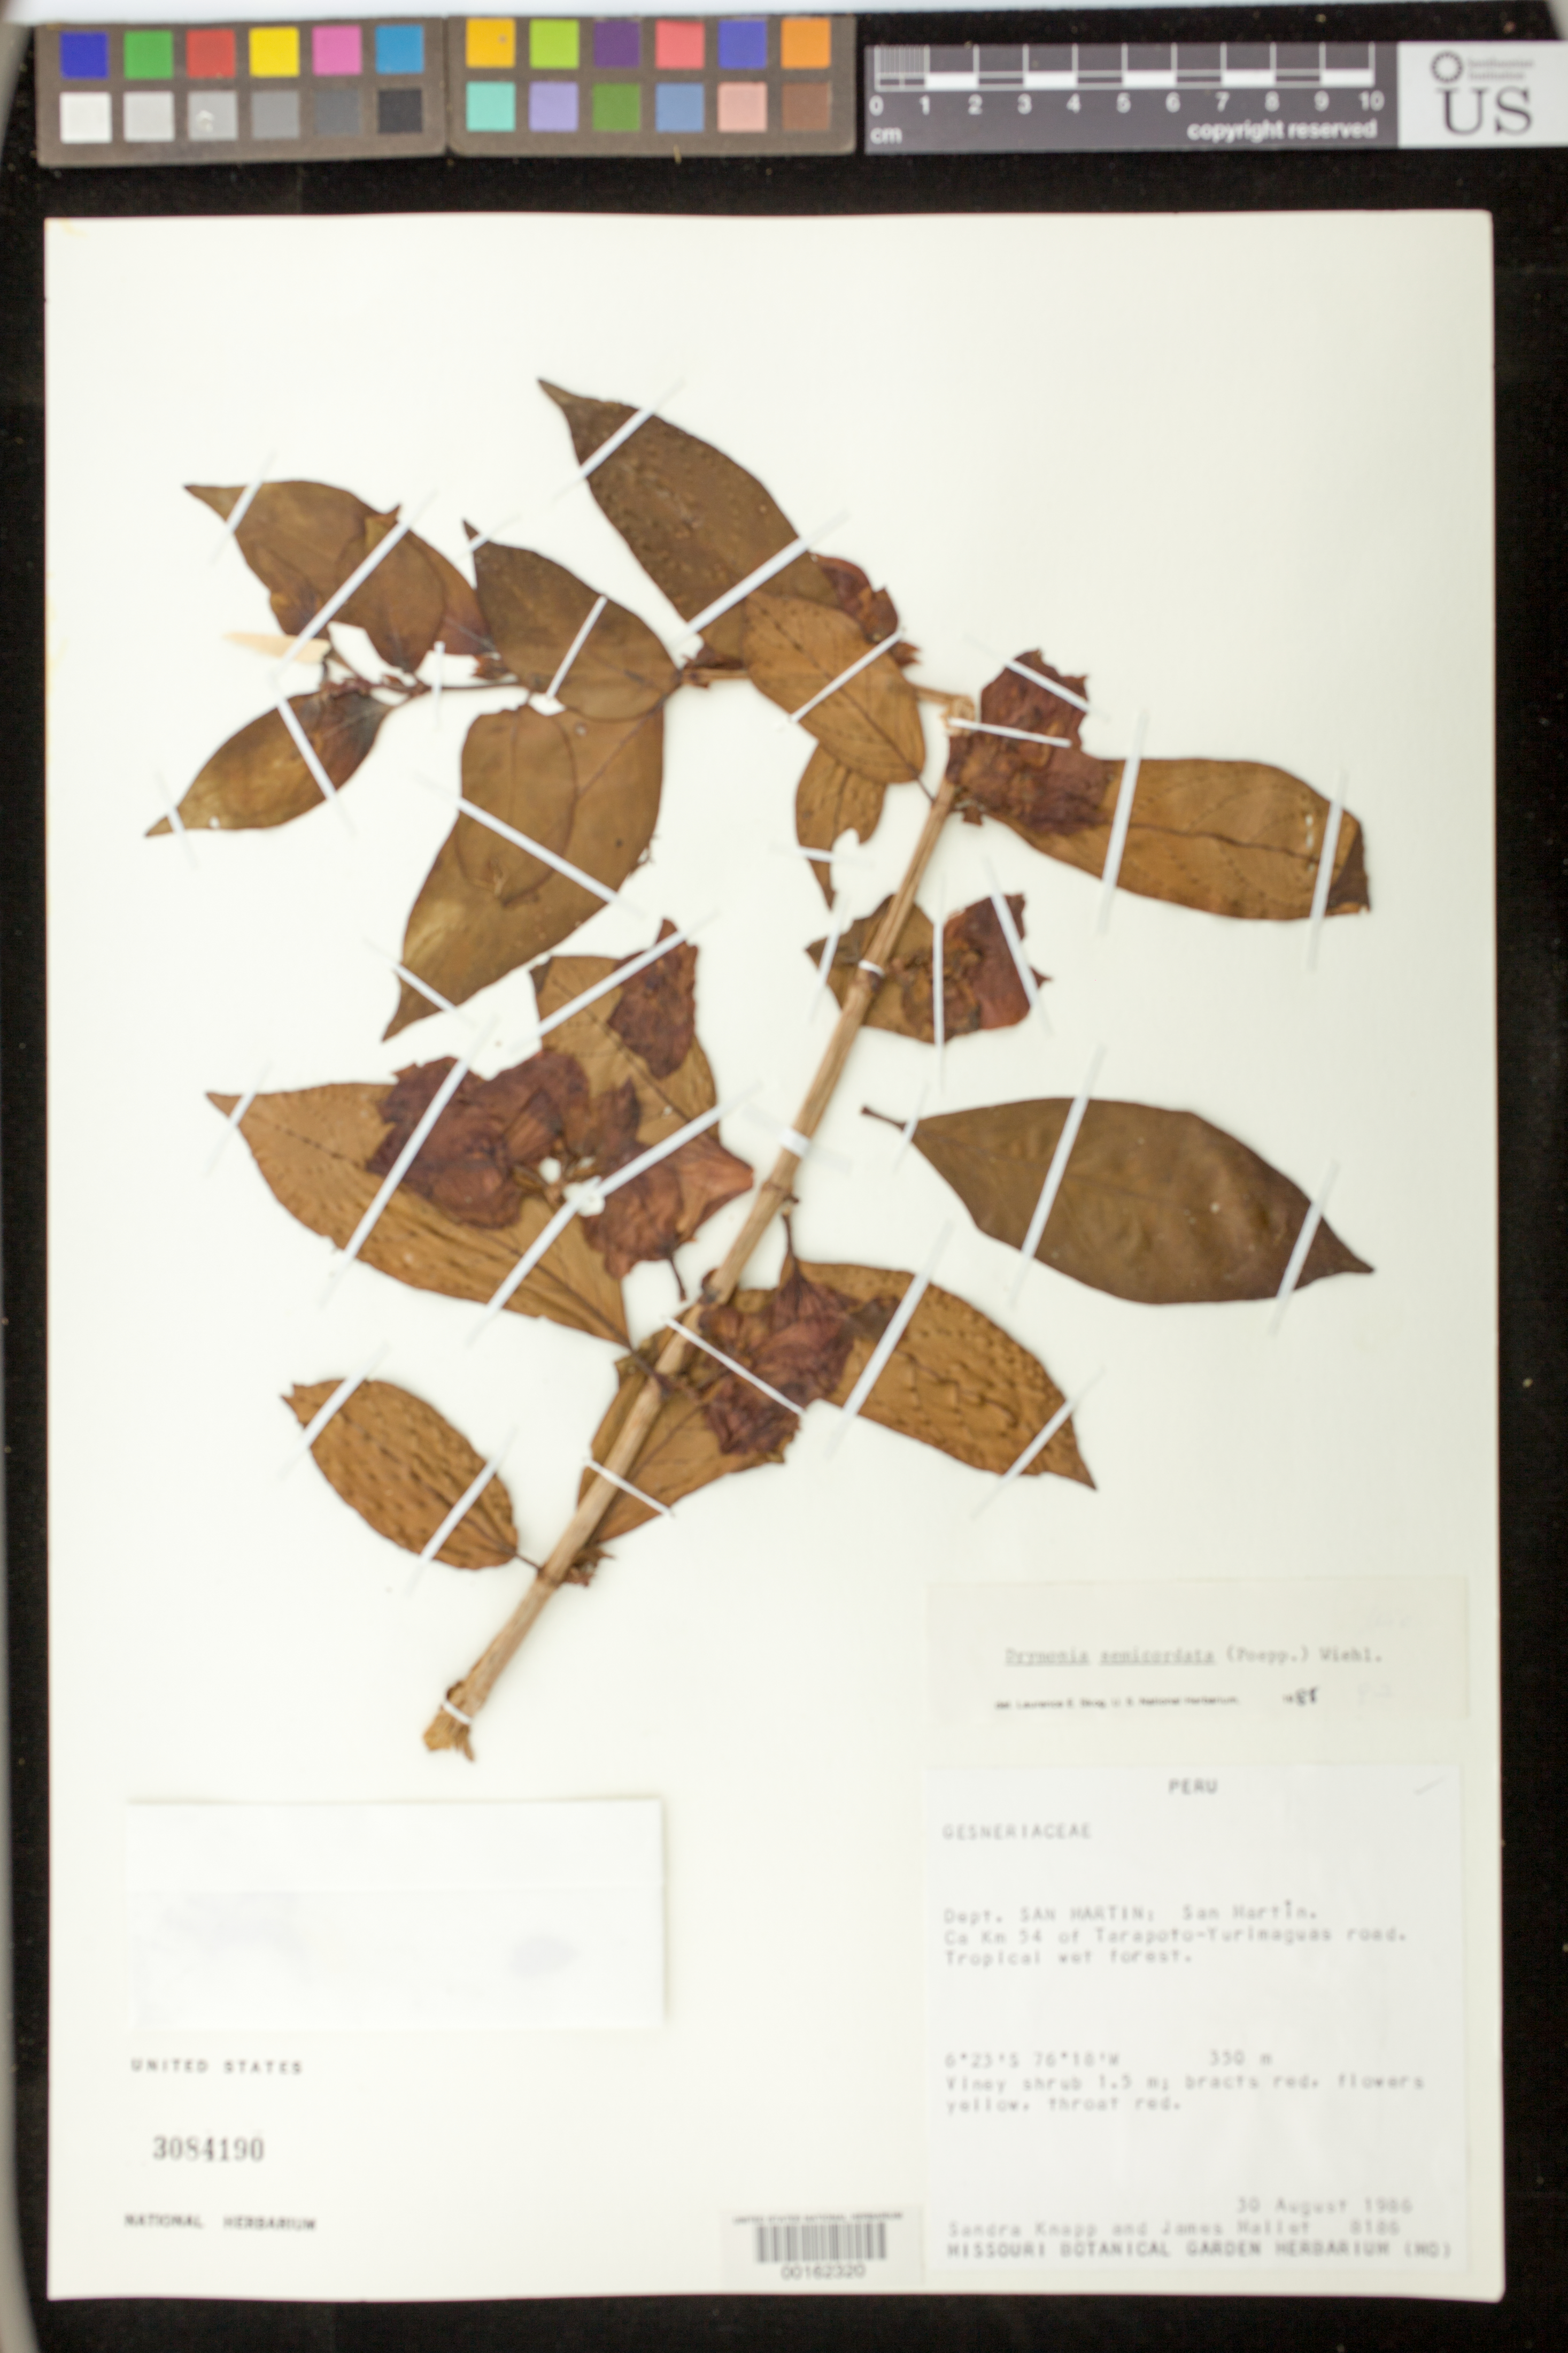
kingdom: Plantae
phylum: Tracheophyta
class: Magnoliopsida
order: Lamiales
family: Gesneriaceae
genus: Drymonia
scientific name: Drymonia semicordata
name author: (Poepp.) Wiehler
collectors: S. Knapp & J. Mallet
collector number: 8186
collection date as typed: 30 Aug 1986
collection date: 1986-08-30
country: Peru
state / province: San Martín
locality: San Martin, ca km 54 of Tarapoto-Yurimaguas road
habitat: Tropical wet forest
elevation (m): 350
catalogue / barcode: US 3084190